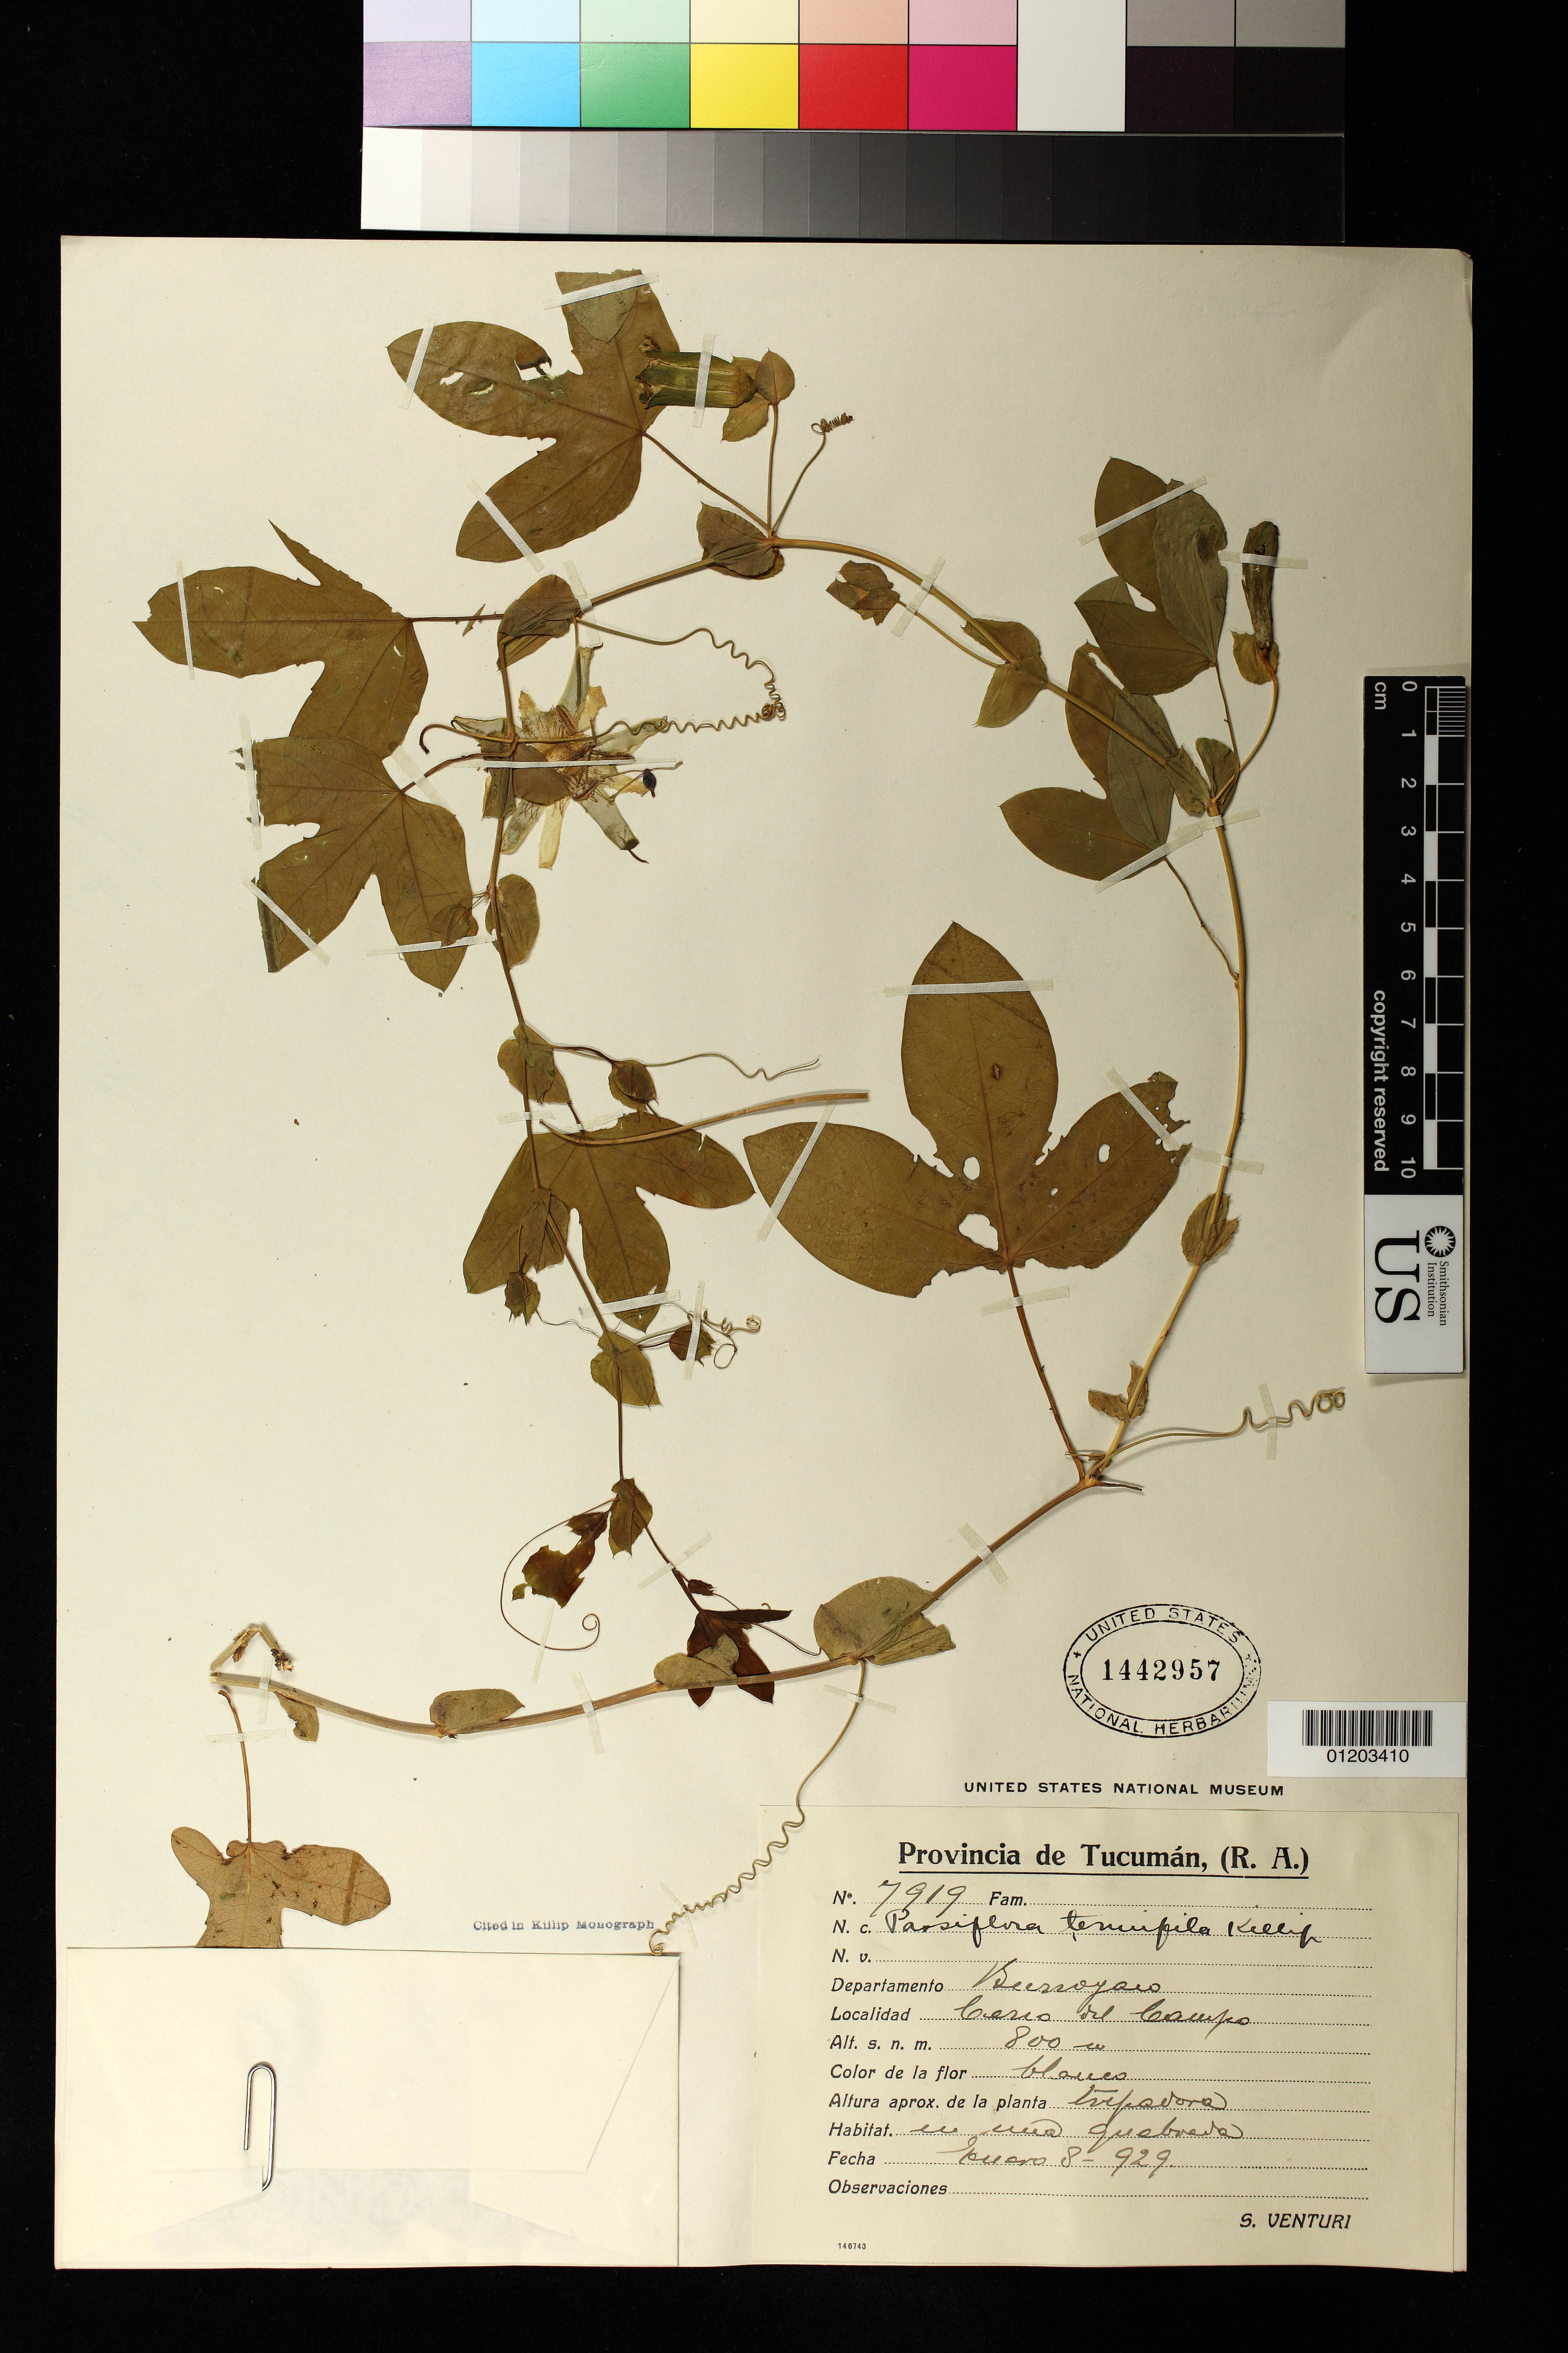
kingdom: Plantae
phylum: Tracheophyta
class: Magnoliopsida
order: Malpighiales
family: Passifloraceae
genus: Passiflora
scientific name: Passiflora tenuifila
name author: Killip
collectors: S. Venturi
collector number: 7919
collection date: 1929-01-08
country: Argentina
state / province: Tucuman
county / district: Burruyacu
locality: Cerro del Campo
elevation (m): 800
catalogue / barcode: US 1442957